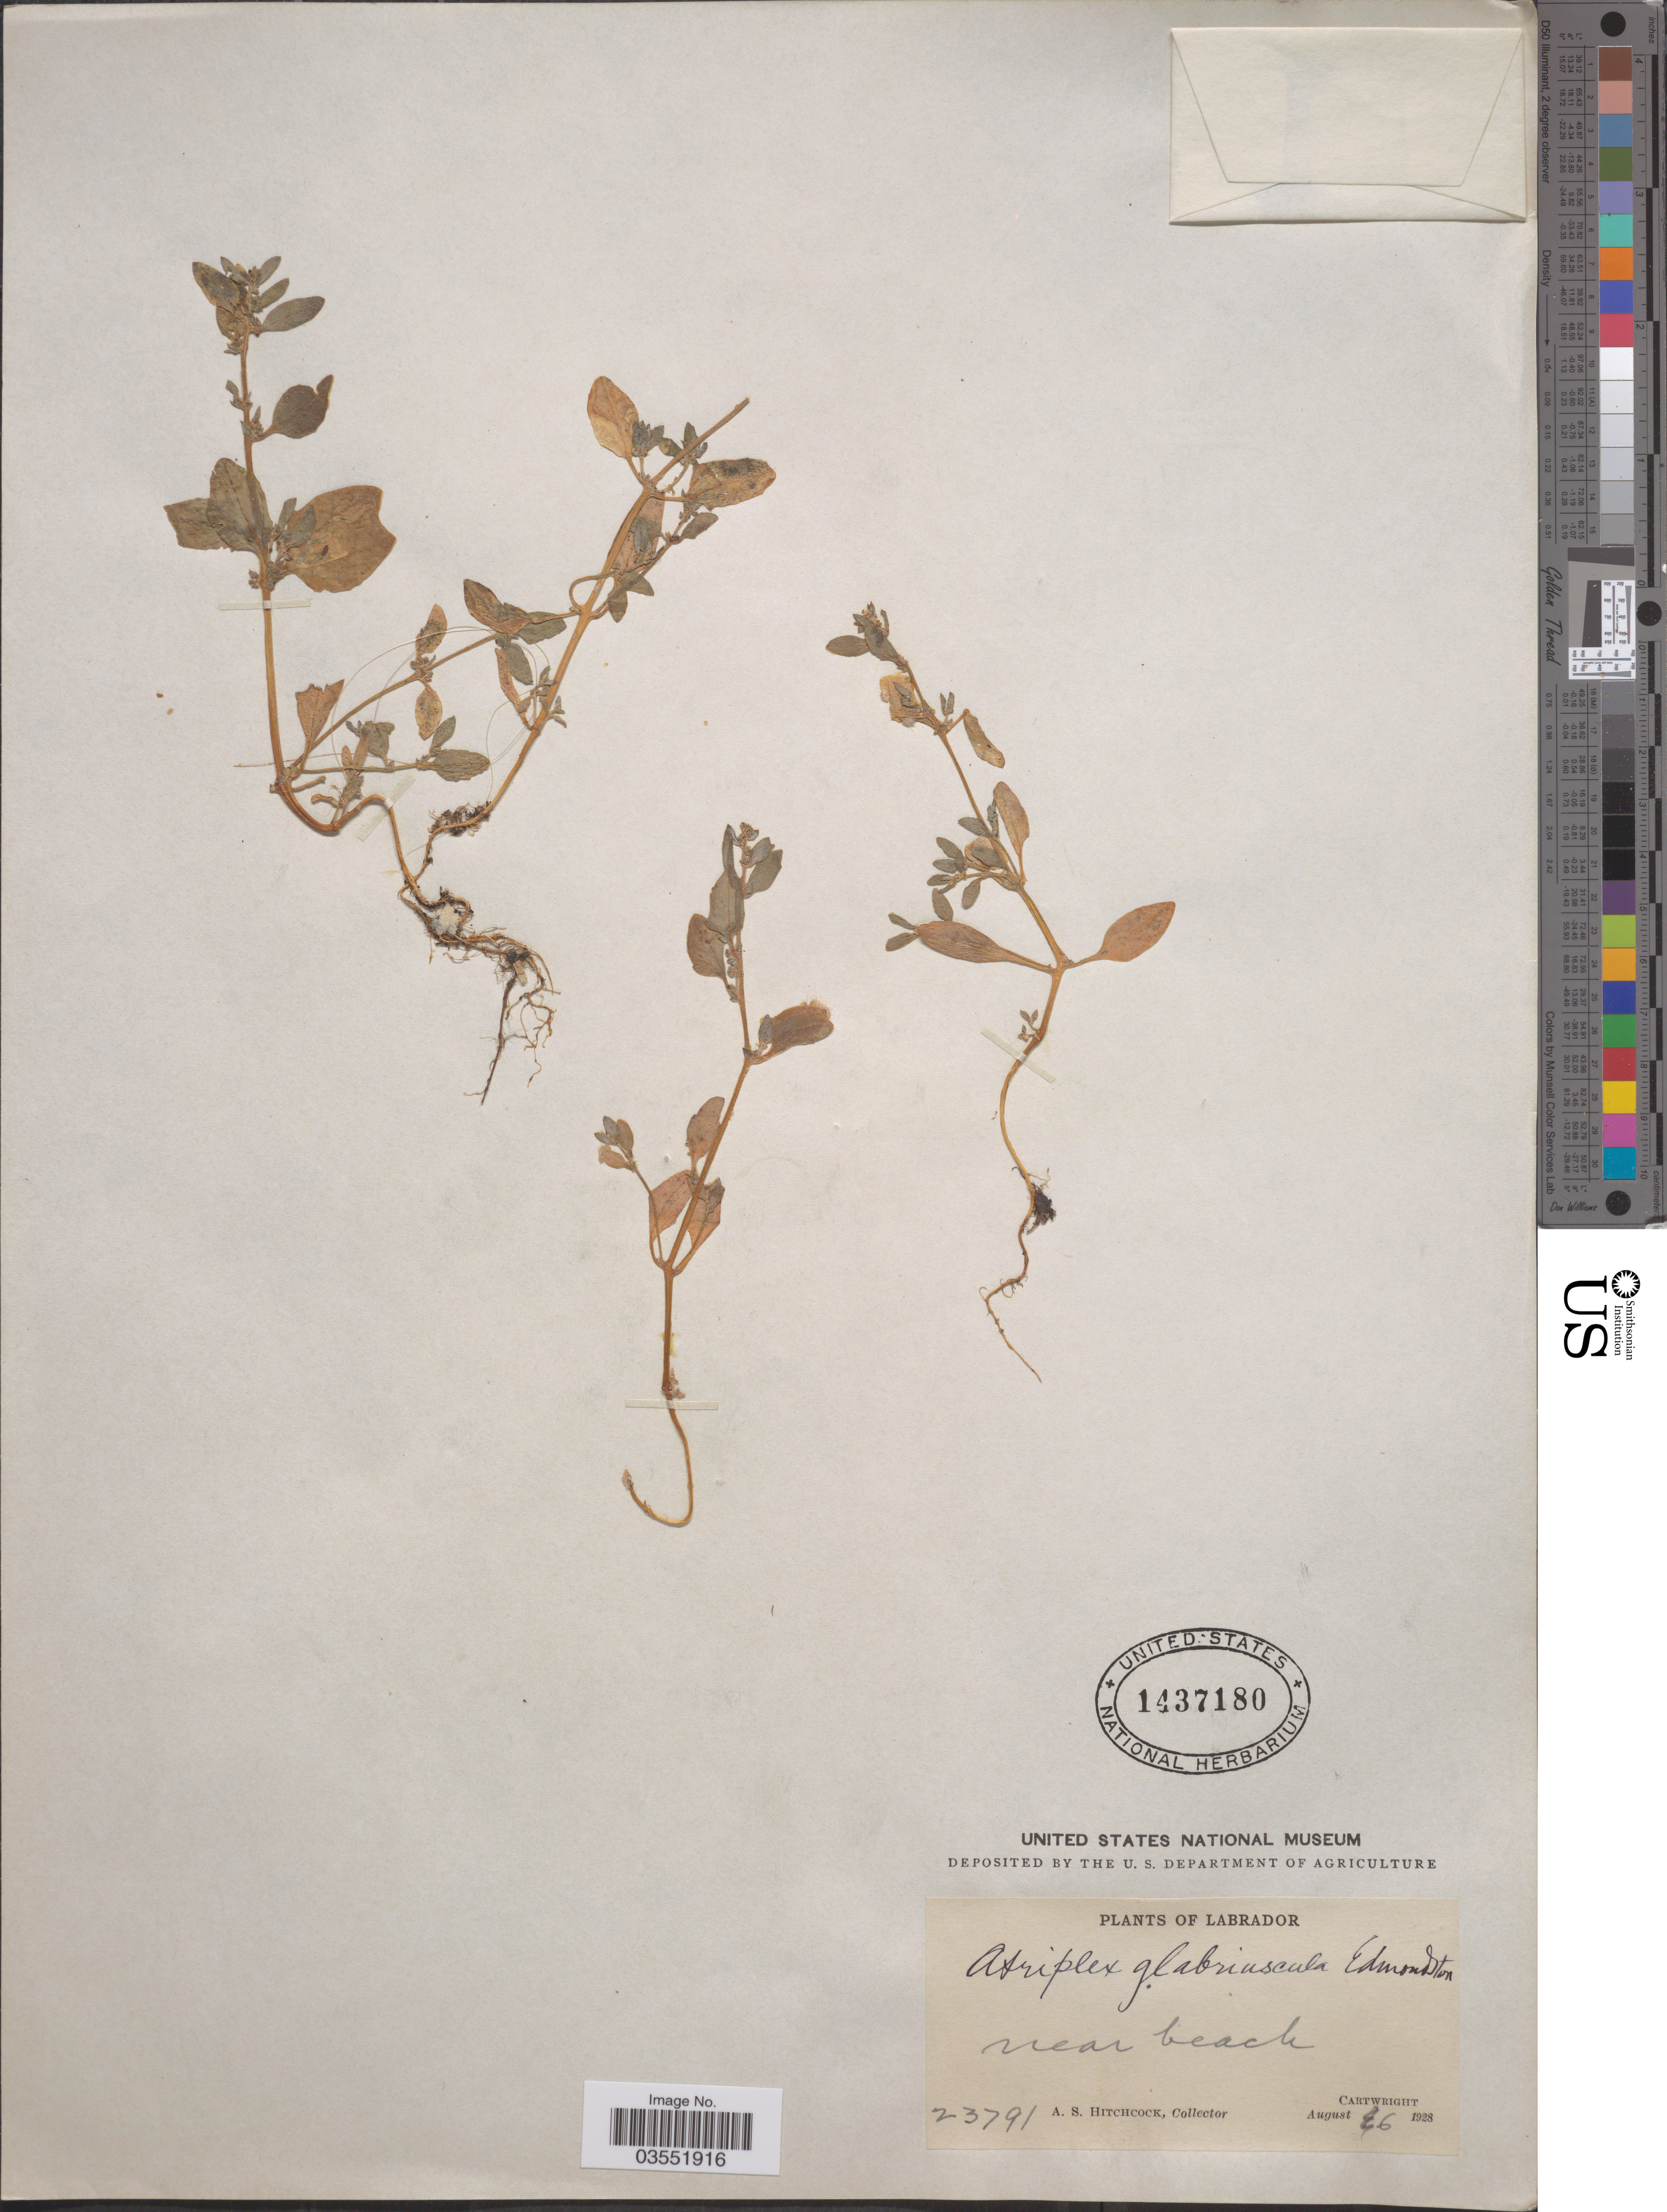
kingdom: Plantae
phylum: Tracheophyta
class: Magnoliopsida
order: Caryophyllales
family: Amaranthaceae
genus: Atriplex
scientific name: Atriplex glabriuscula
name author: Edmondston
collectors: A. S. Hitchcock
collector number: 23791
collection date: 1928-08-06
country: Canada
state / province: Newfoundland and Labrador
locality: Labrador. Near beach. Cartwright.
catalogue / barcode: US 1437180